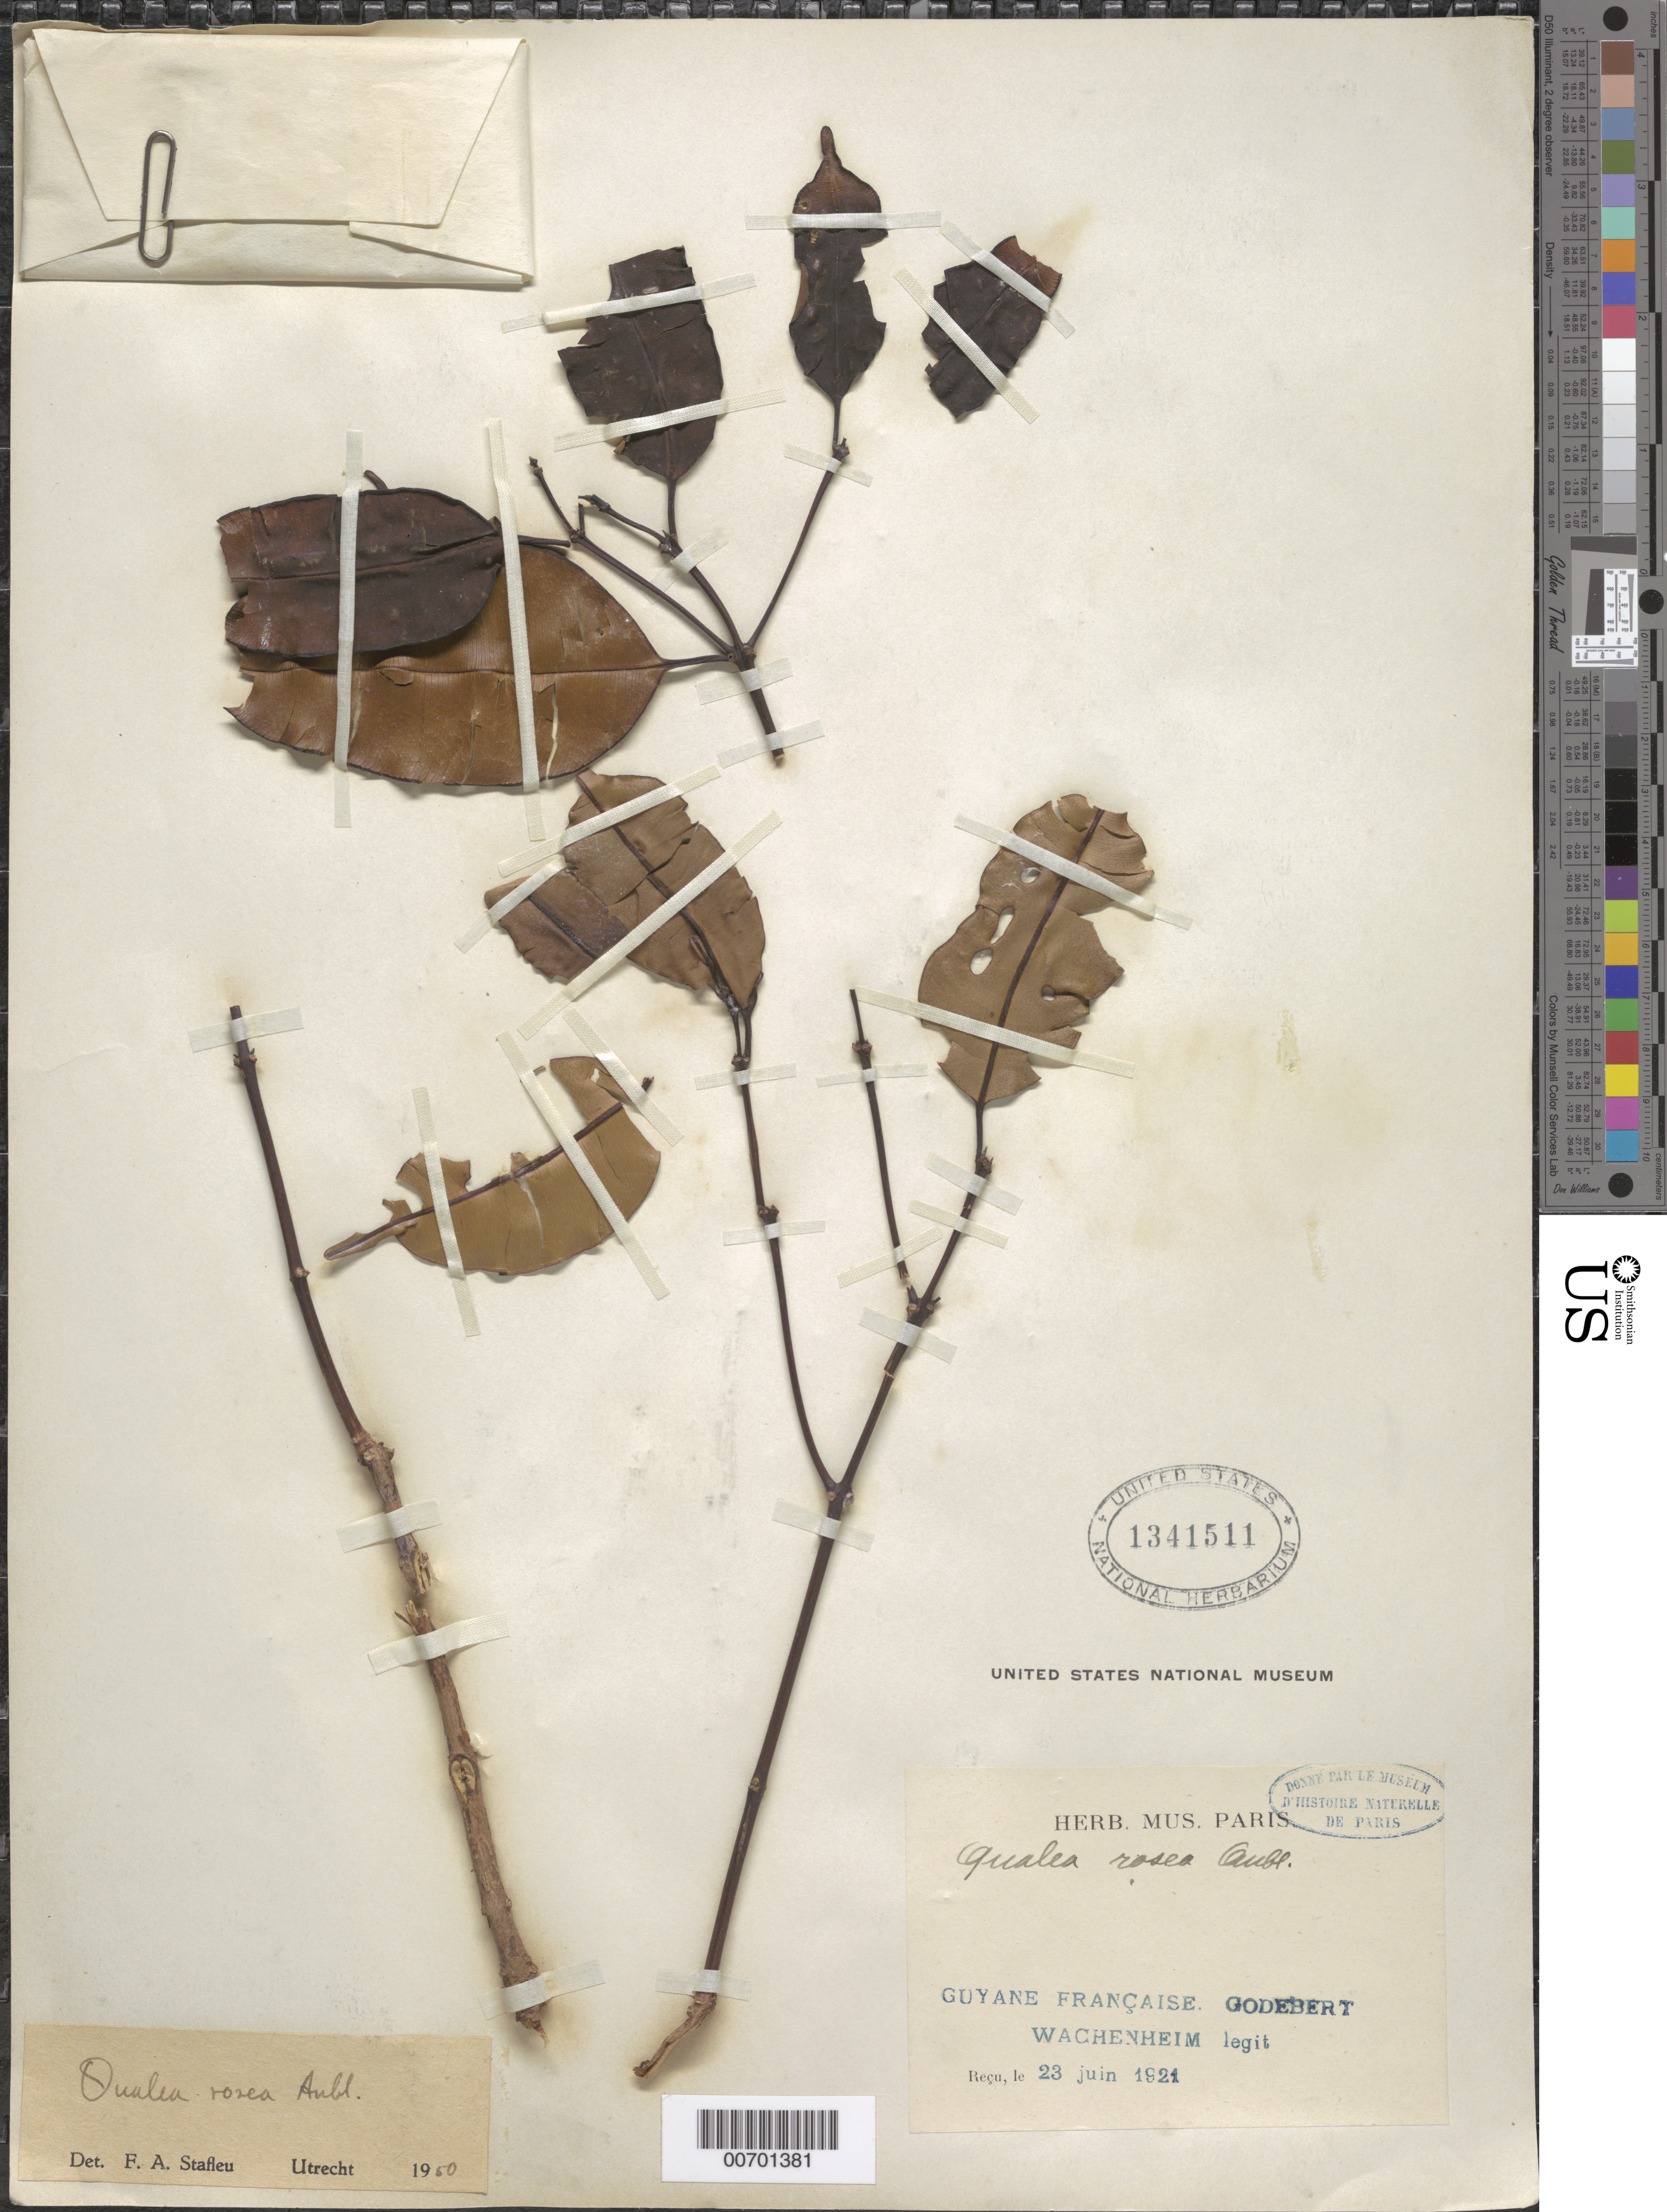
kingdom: Plantae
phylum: Tracheophyta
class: Magnoliopsida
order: Myrtales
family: Vochysiaceae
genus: Qualea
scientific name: Qualea rosea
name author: Aubl.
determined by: Stafleu, F. A.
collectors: G. Wachenheim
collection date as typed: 23-Jun-21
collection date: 1921-06-23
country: French Guiana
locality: Godebert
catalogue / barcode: US 1341511